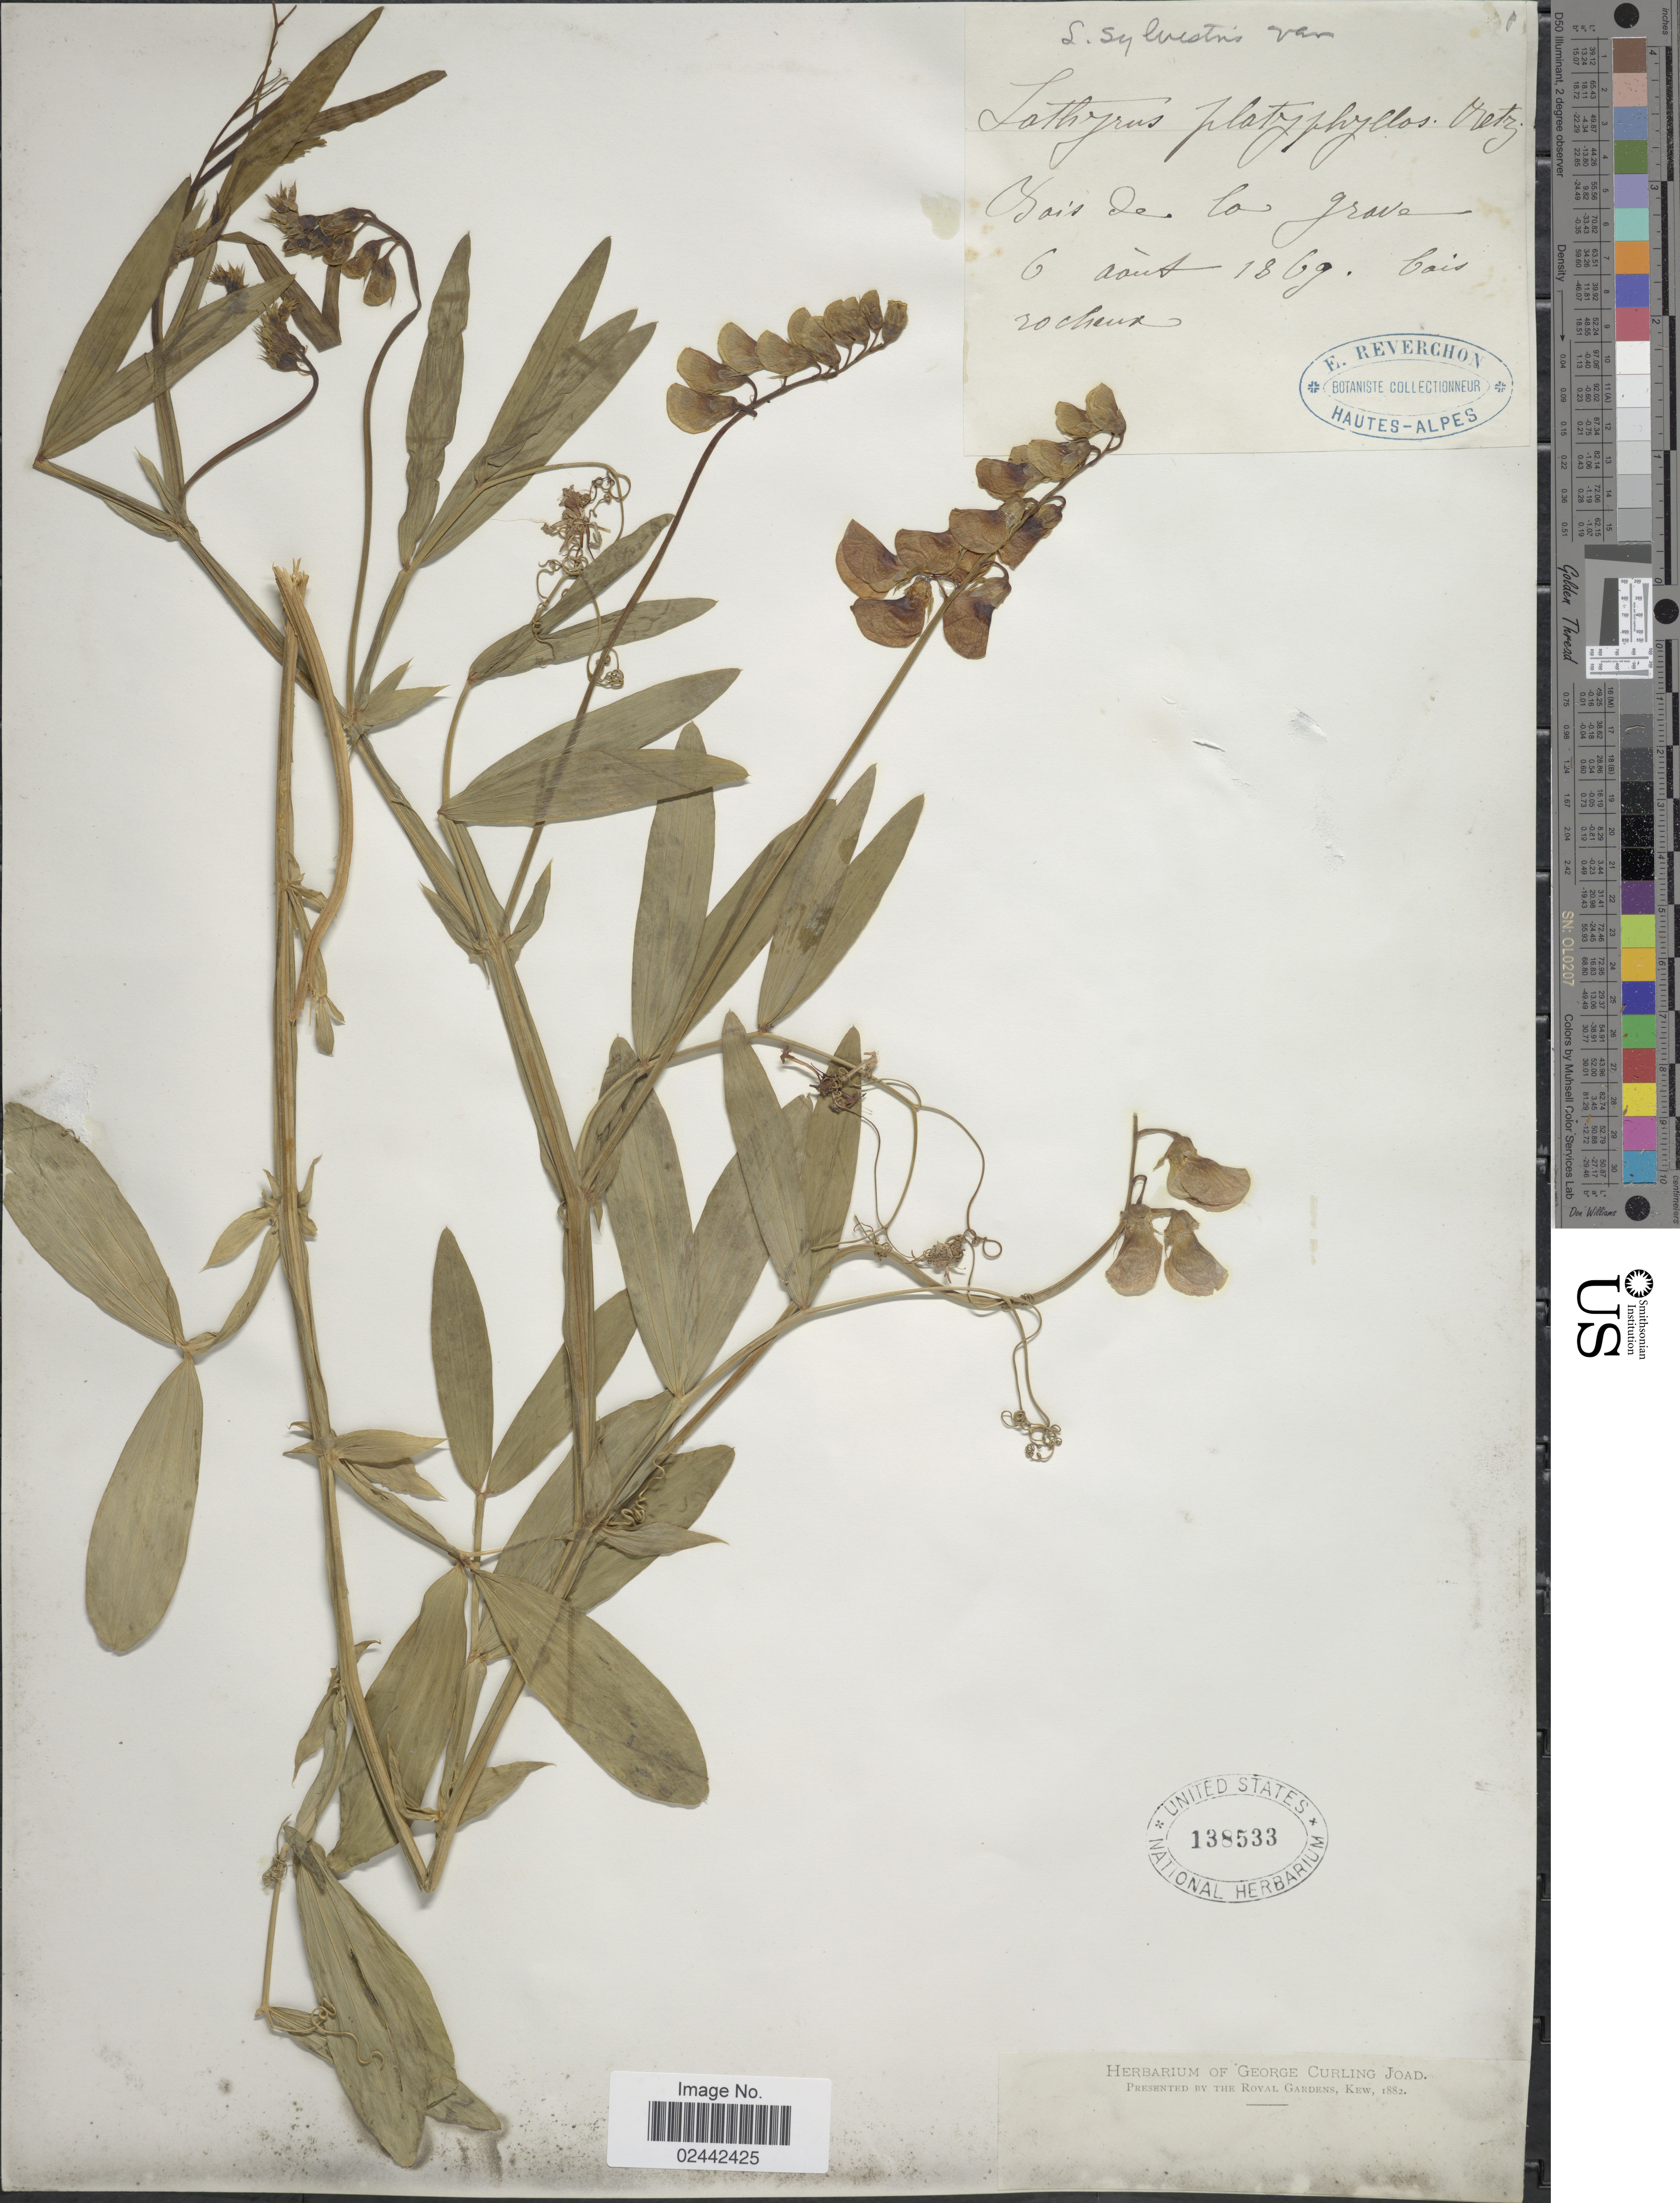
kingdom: Plantae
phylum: Tracheophyta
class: Magnoliopsida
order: Fabales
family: Fabaceae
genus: Lathyrus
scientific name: Lathyrus latifolius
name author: L.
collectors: E. Reverchon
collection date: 1869-08-06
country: France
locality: Bois de la grave, bois rocheux.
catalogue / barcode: US 138533